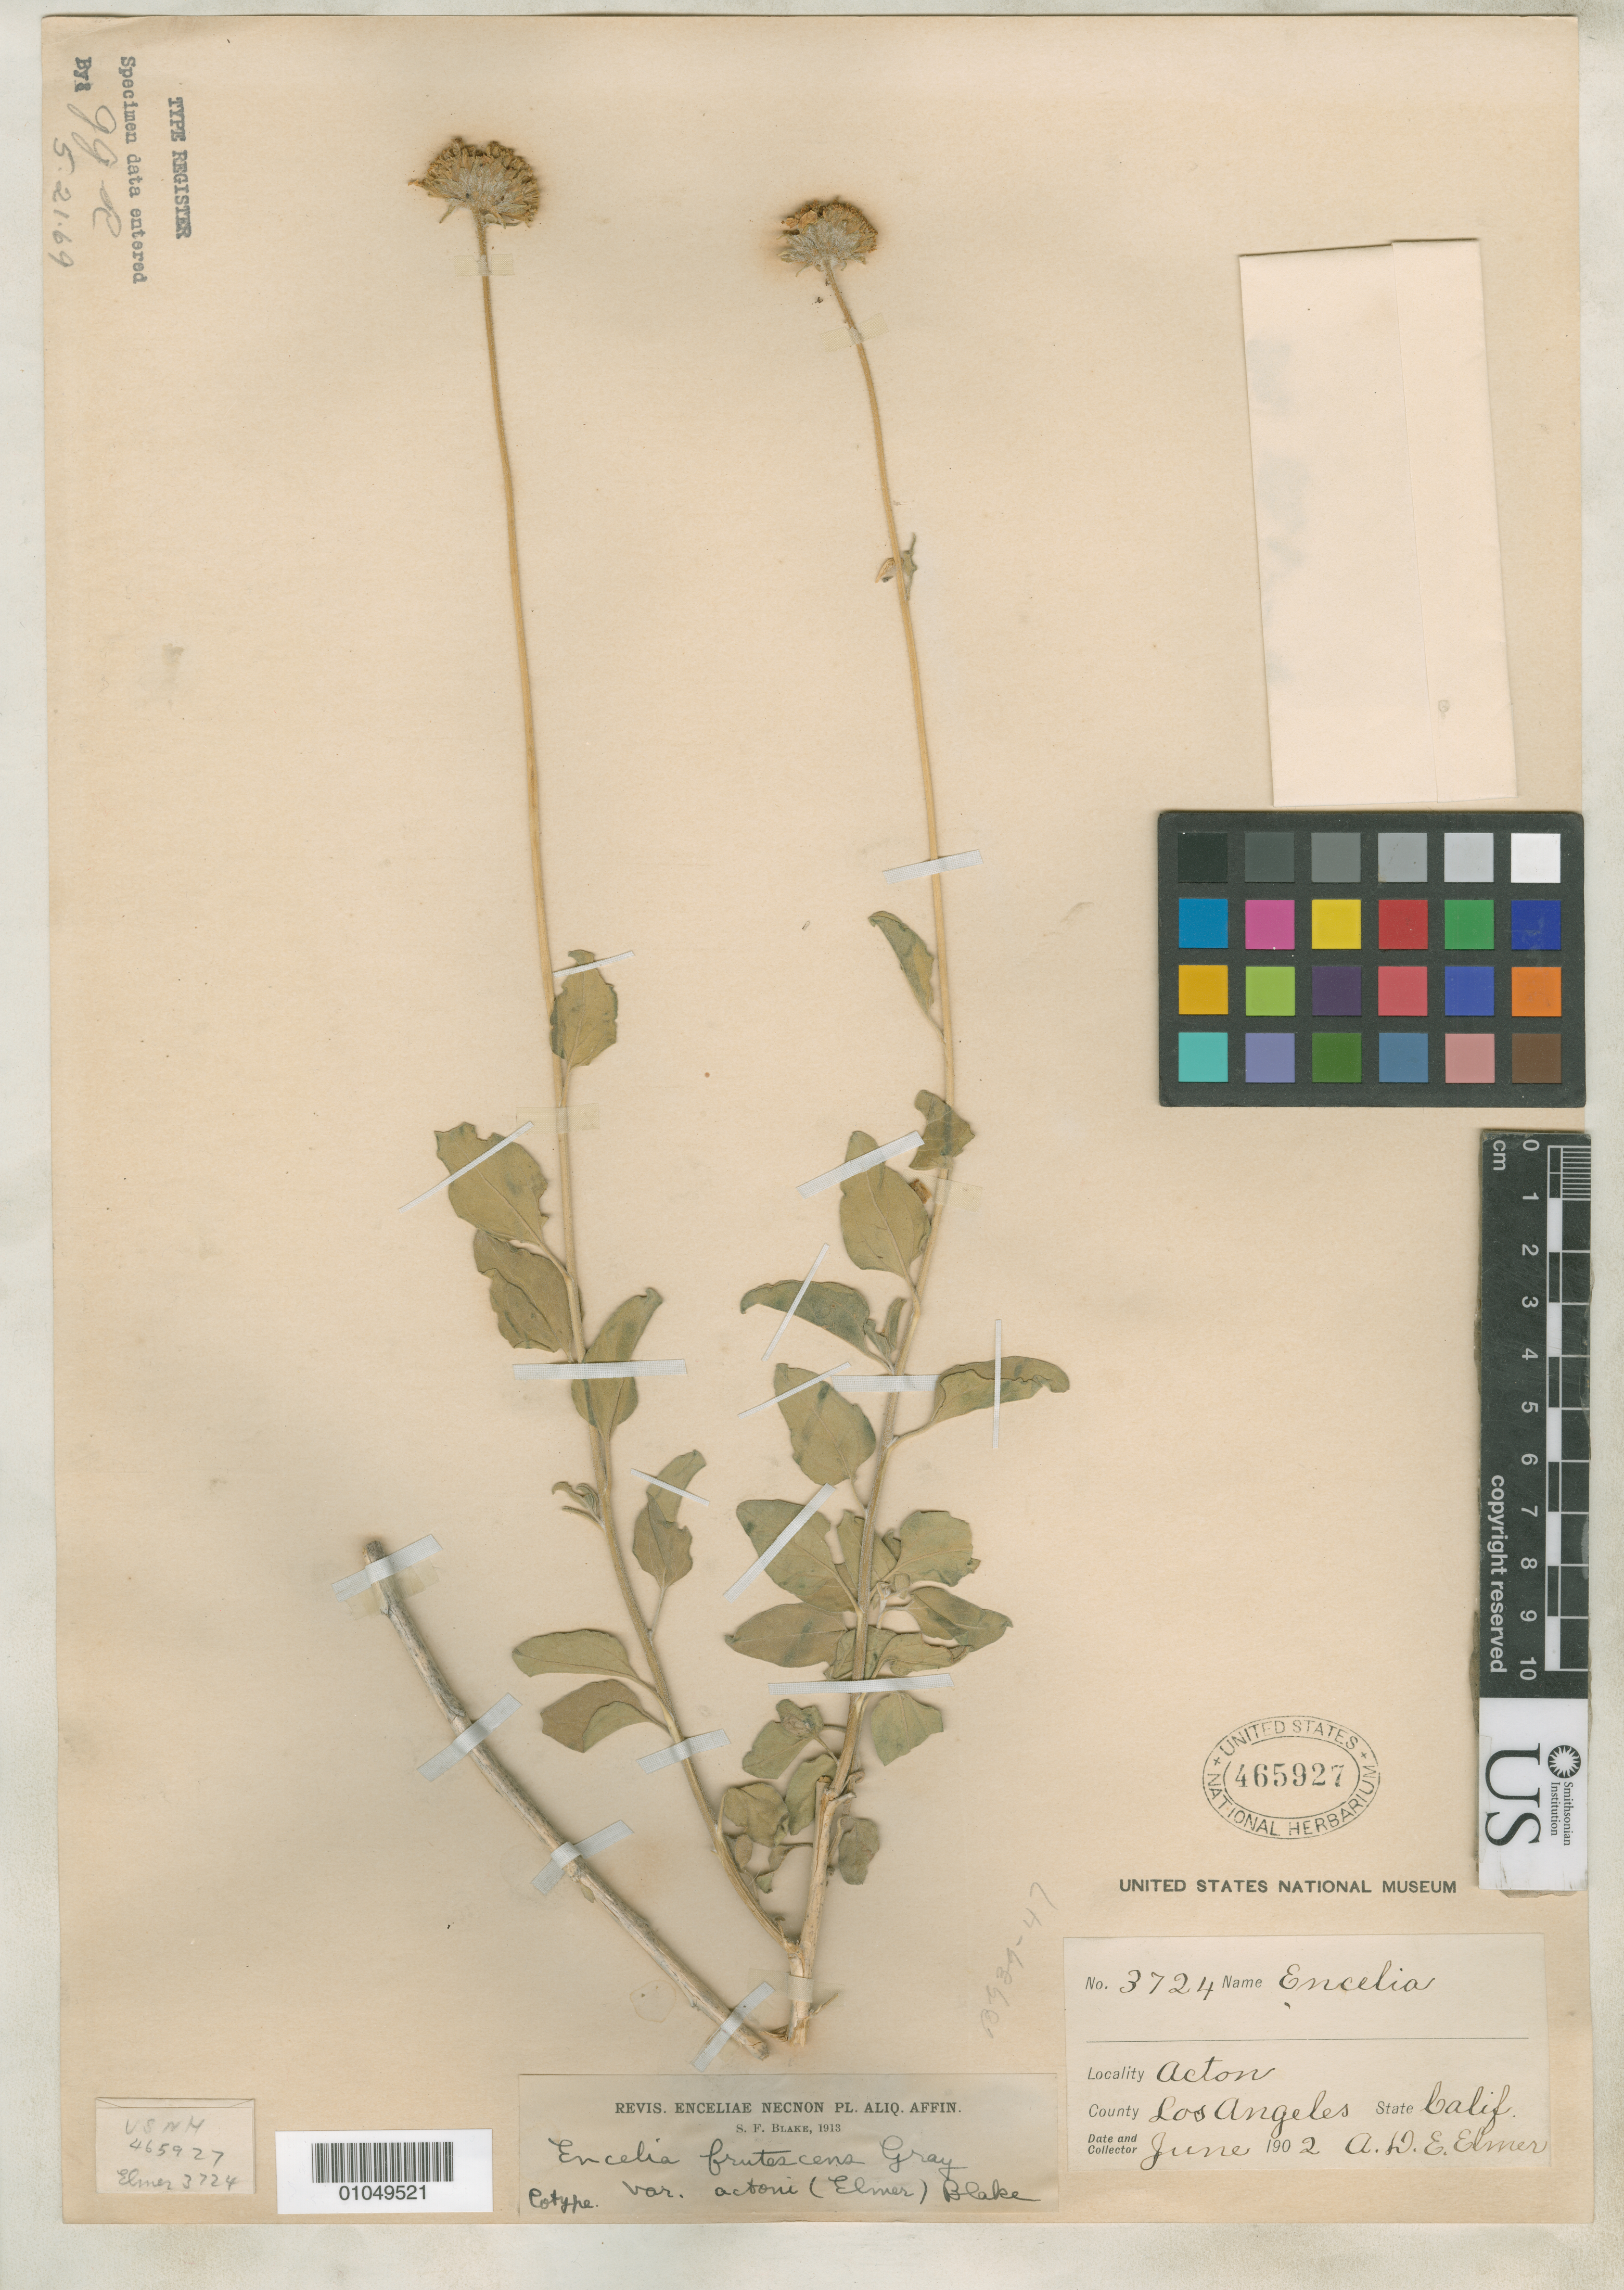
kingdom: Plantae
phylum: Tracheophyta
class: Magnoliopsida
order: Asterales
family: Asteraceae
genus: Encelia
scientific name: Encelia actoni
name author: Elmer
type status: Isotype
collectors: A. D. E. Elmer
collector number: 3724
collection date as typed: Jun 1902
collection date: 1902-06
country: United States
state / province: California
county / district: Los Angeles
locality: Acton.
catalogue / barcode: US 465927